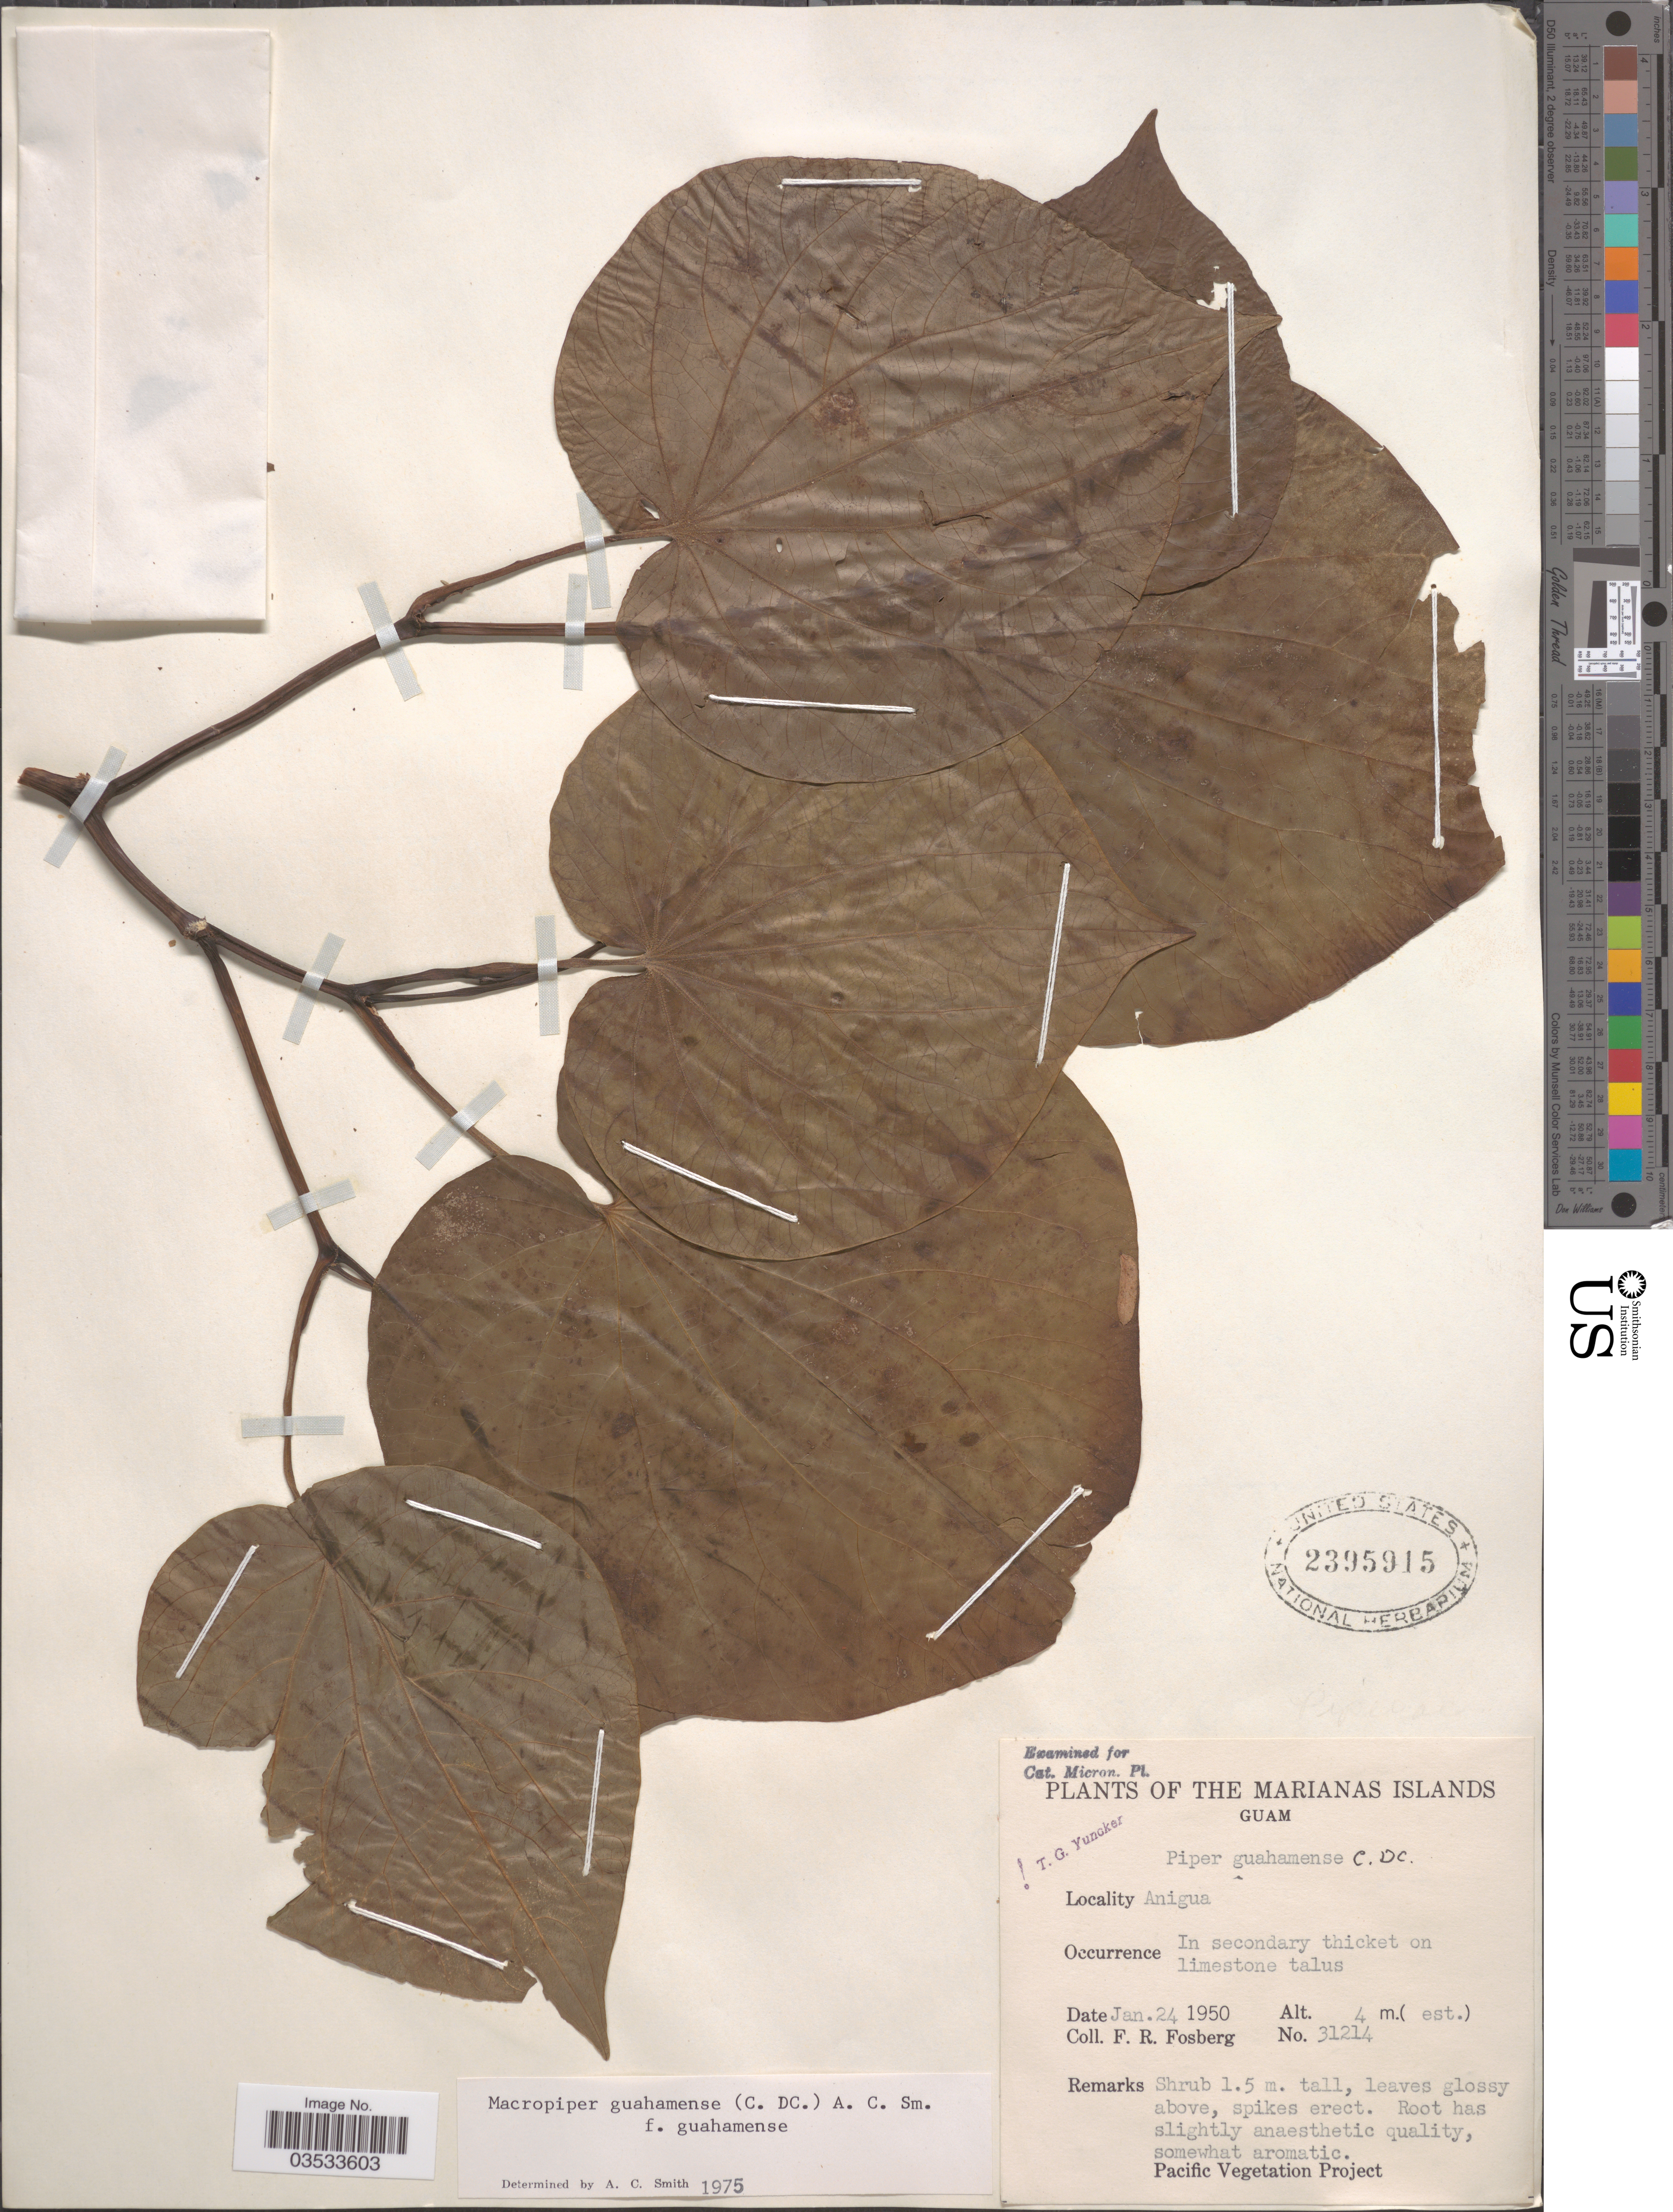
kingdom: Plantae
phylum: Tracheophyta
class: Magnoliopsida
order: Piperales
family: Piperaceae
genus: Piper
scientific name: Piper guahamense f. guahamense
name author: C. DC.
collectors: F. R. Fosberg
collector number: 31214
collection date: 1950-01-24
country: Guam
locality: The Marianas Islands. Anigua.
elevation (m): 4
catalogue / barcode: US 2395915